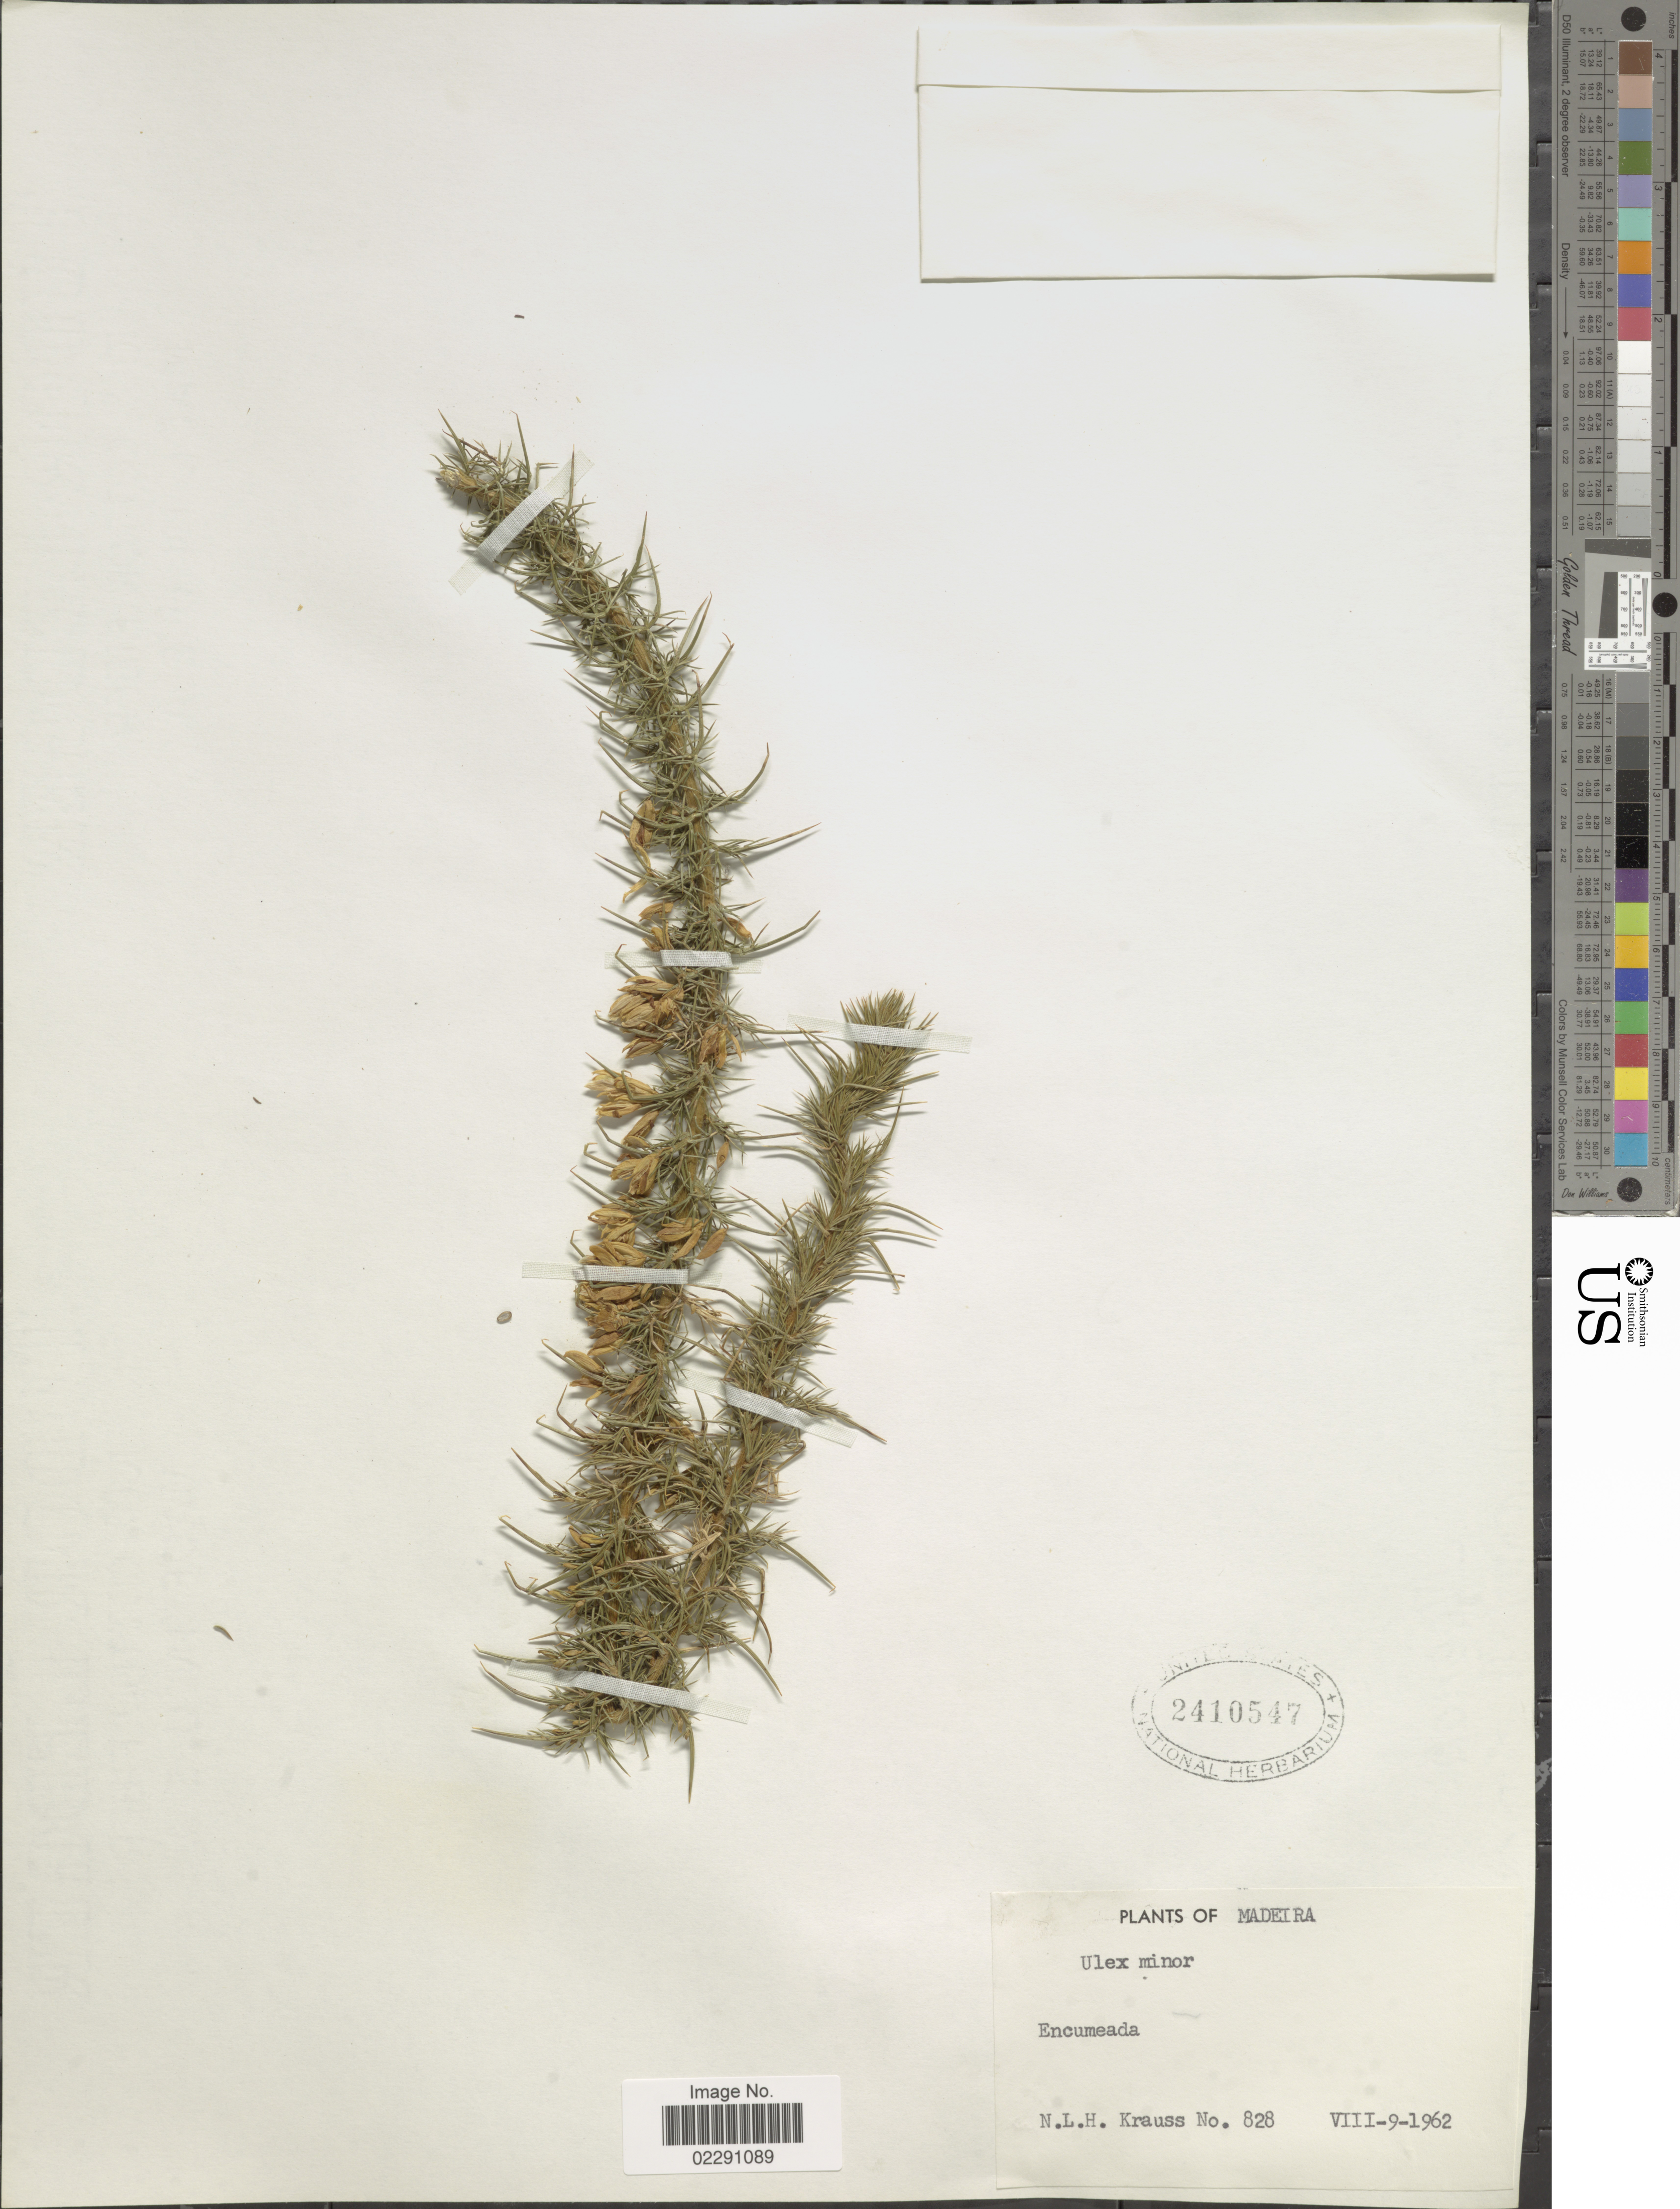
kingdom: Plantae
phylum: Tracheophyta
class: Magnoliopsida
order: Fabales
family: Fabaceae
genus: Ulex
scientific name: Ulex minor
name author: Roth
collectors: N. Krauss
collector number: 828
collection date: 1962-08-09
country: Portugal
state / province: Madeira (Aut. Reg.)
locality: Encumeada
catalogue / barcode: US 2410547